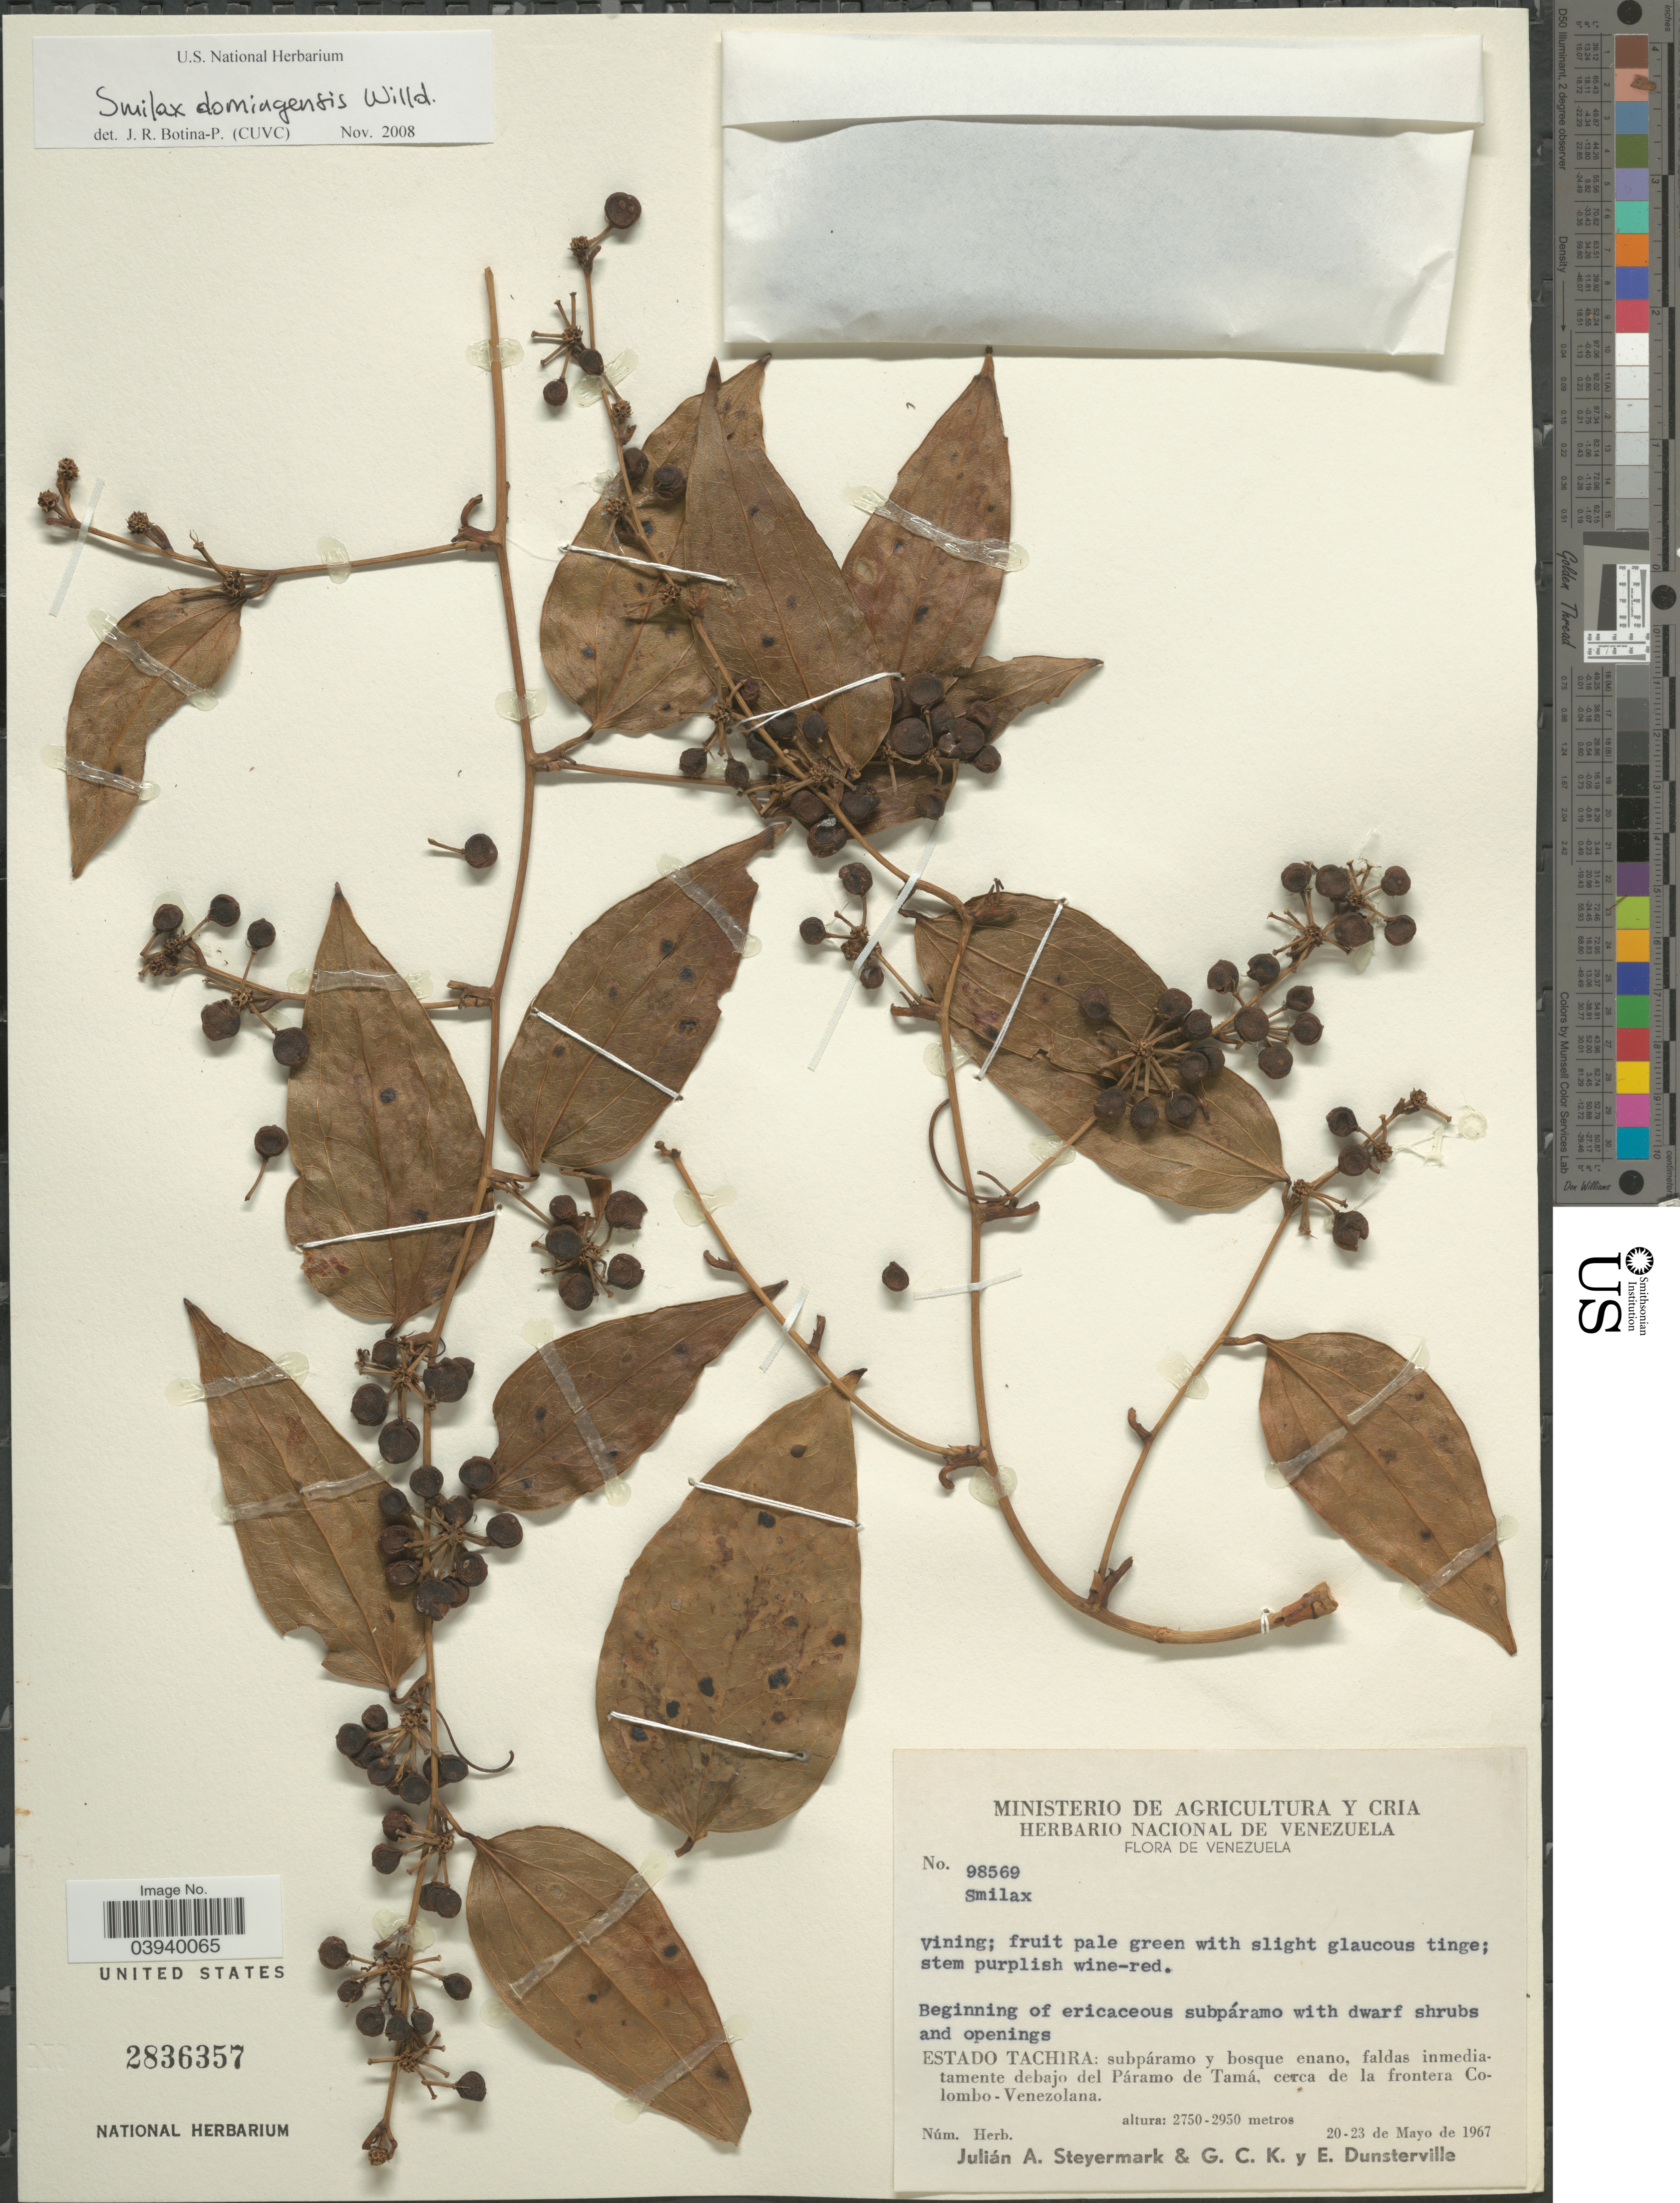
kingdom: Plantae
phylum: Tracheophyta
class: Liliopsida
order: Liliales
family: Smilacaceae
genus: Smilax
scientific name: Smilax domingensis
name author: Willd.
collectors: J. Steyermark, G. C. K. Dunsterville & E. Dunsterville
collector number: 98569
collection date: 1967-05-20/1967-05-23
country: Venezuela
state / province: Tachira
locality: Subpáramo y bosque enano, faldas inmediatamente debajo del Páramo de Tamá, cerca de la frontera Colombo-Venezolana.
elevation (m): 2750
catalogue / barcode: US 2836357